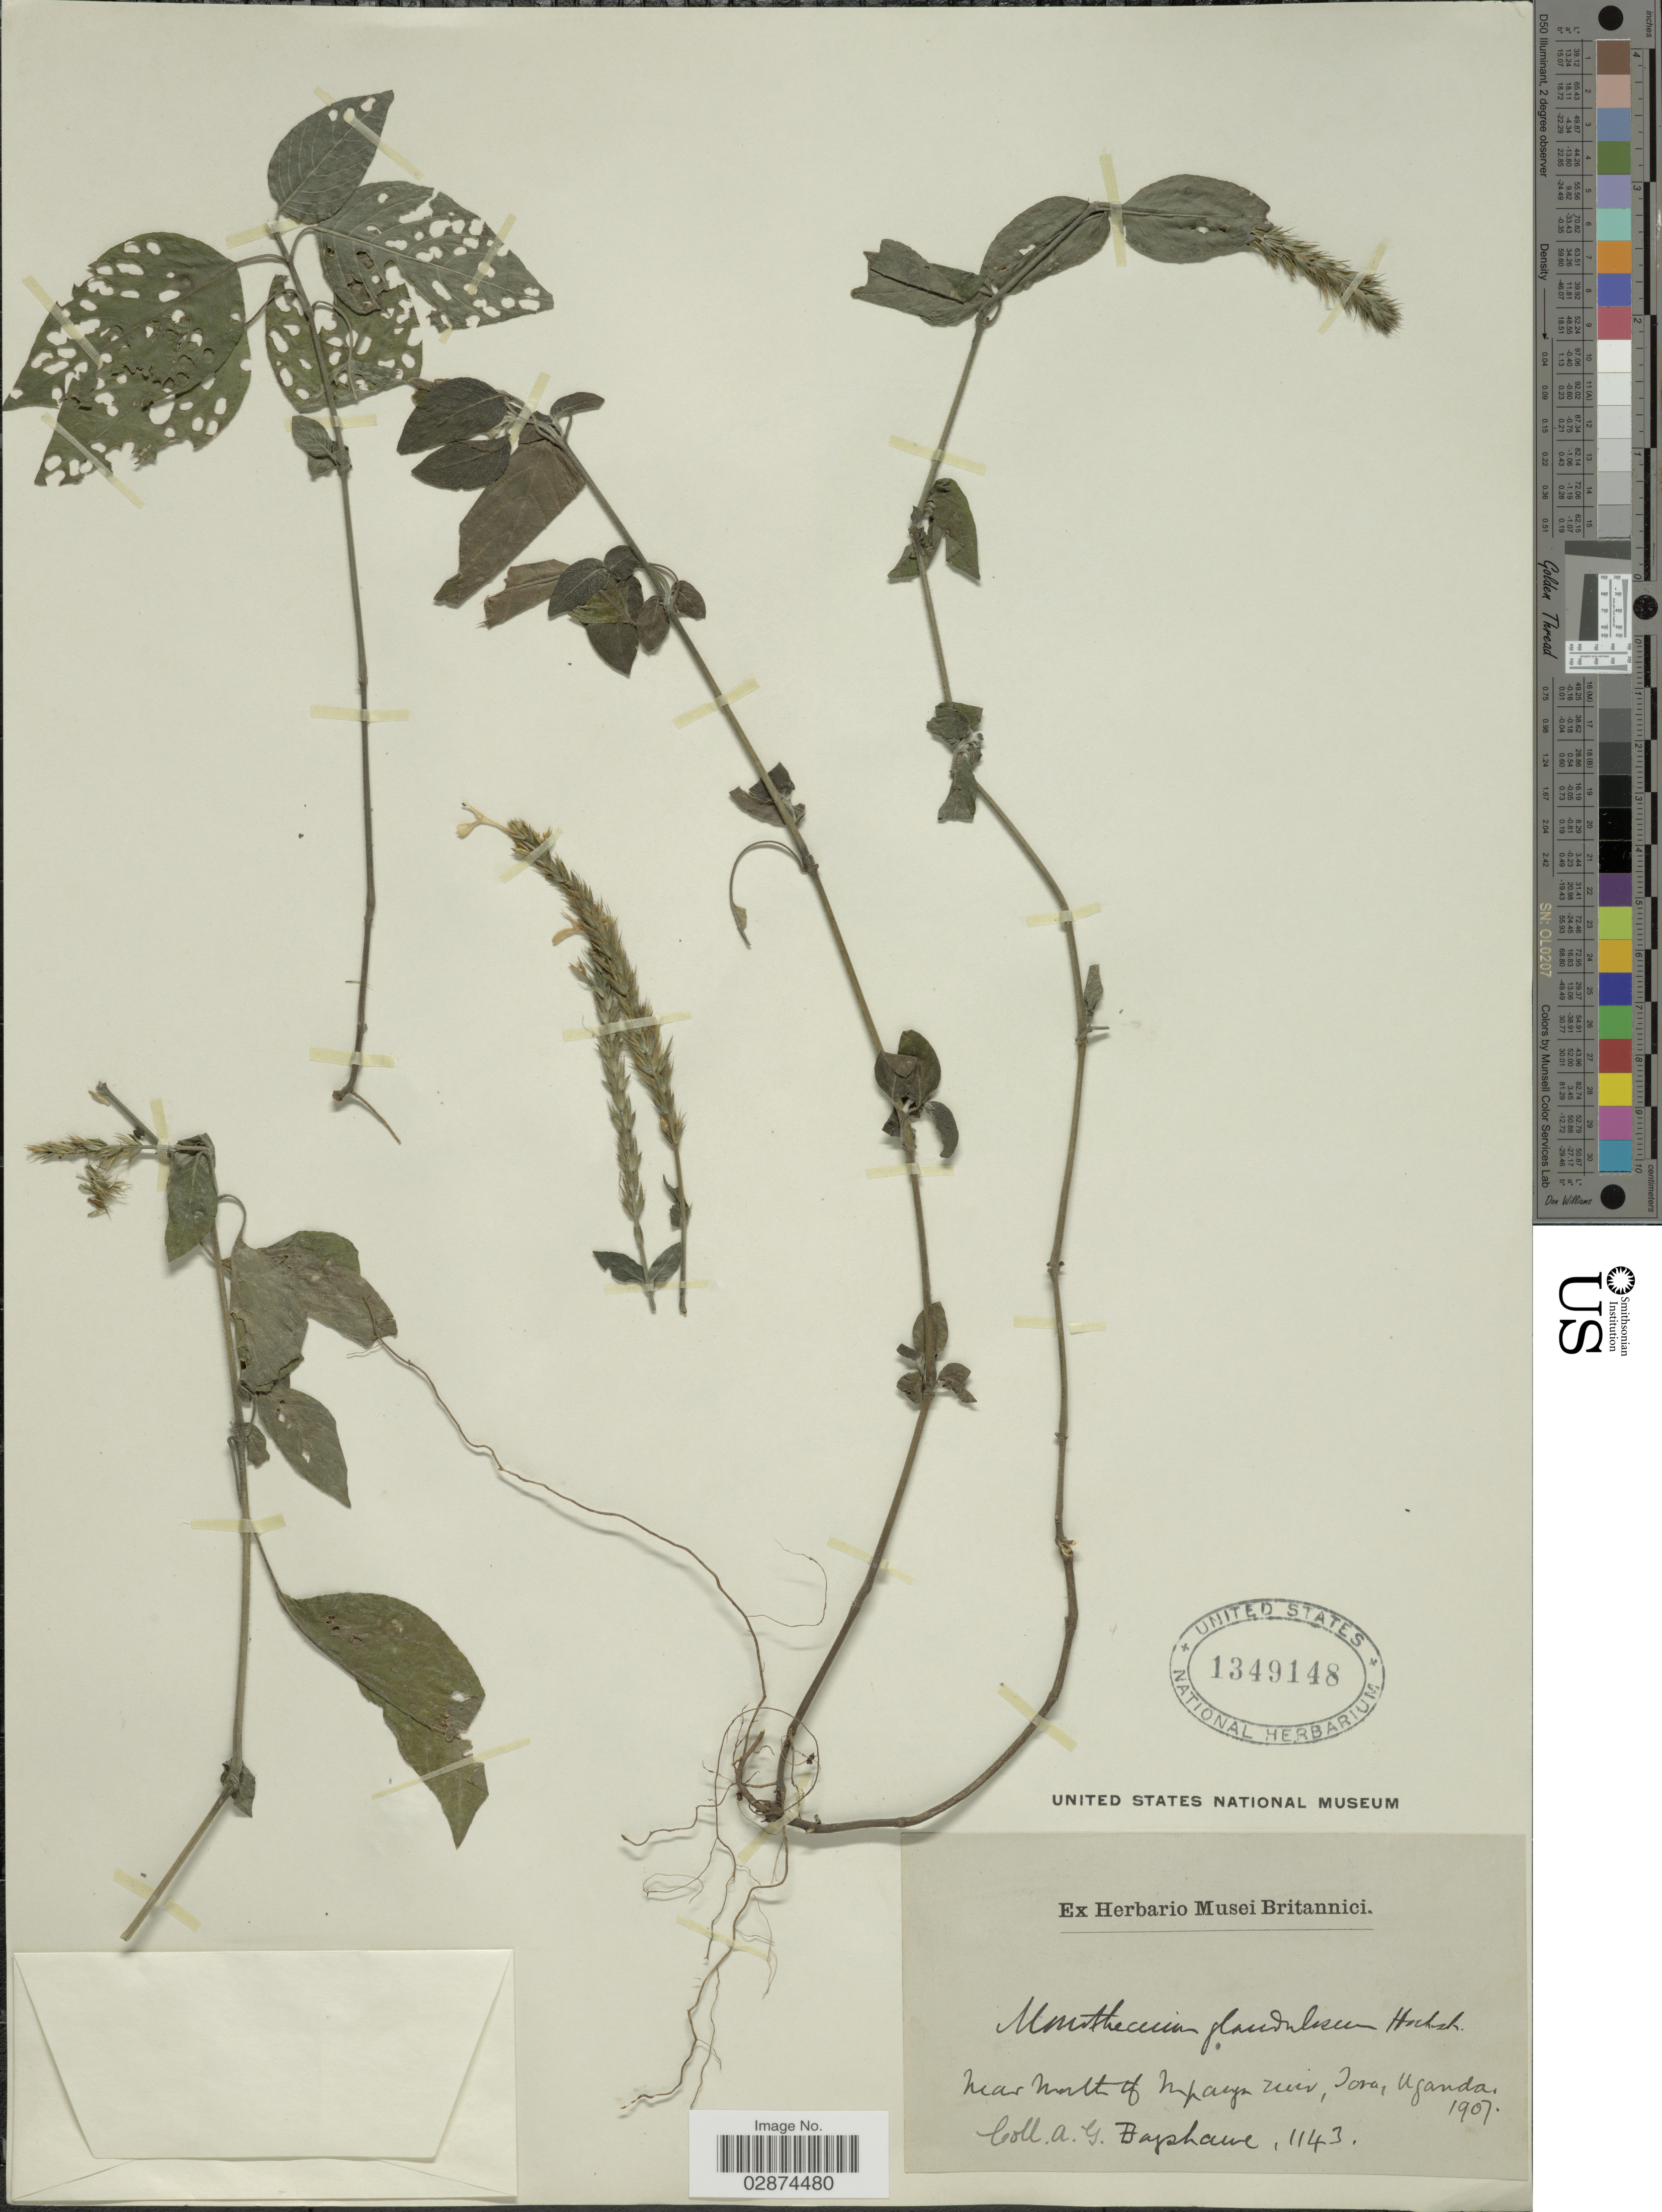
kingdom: Plantae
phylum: Tracheophyta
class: Magnoliopsida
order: Lamiales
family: Acanthaceae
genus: Monothecium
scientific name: Monothecium glandulosum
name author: Hochst.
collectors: A. Bagshawe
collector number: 1143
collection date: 1907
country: Uganda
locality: Near north of Mpaya river, Toro.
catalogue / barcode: US 1349148